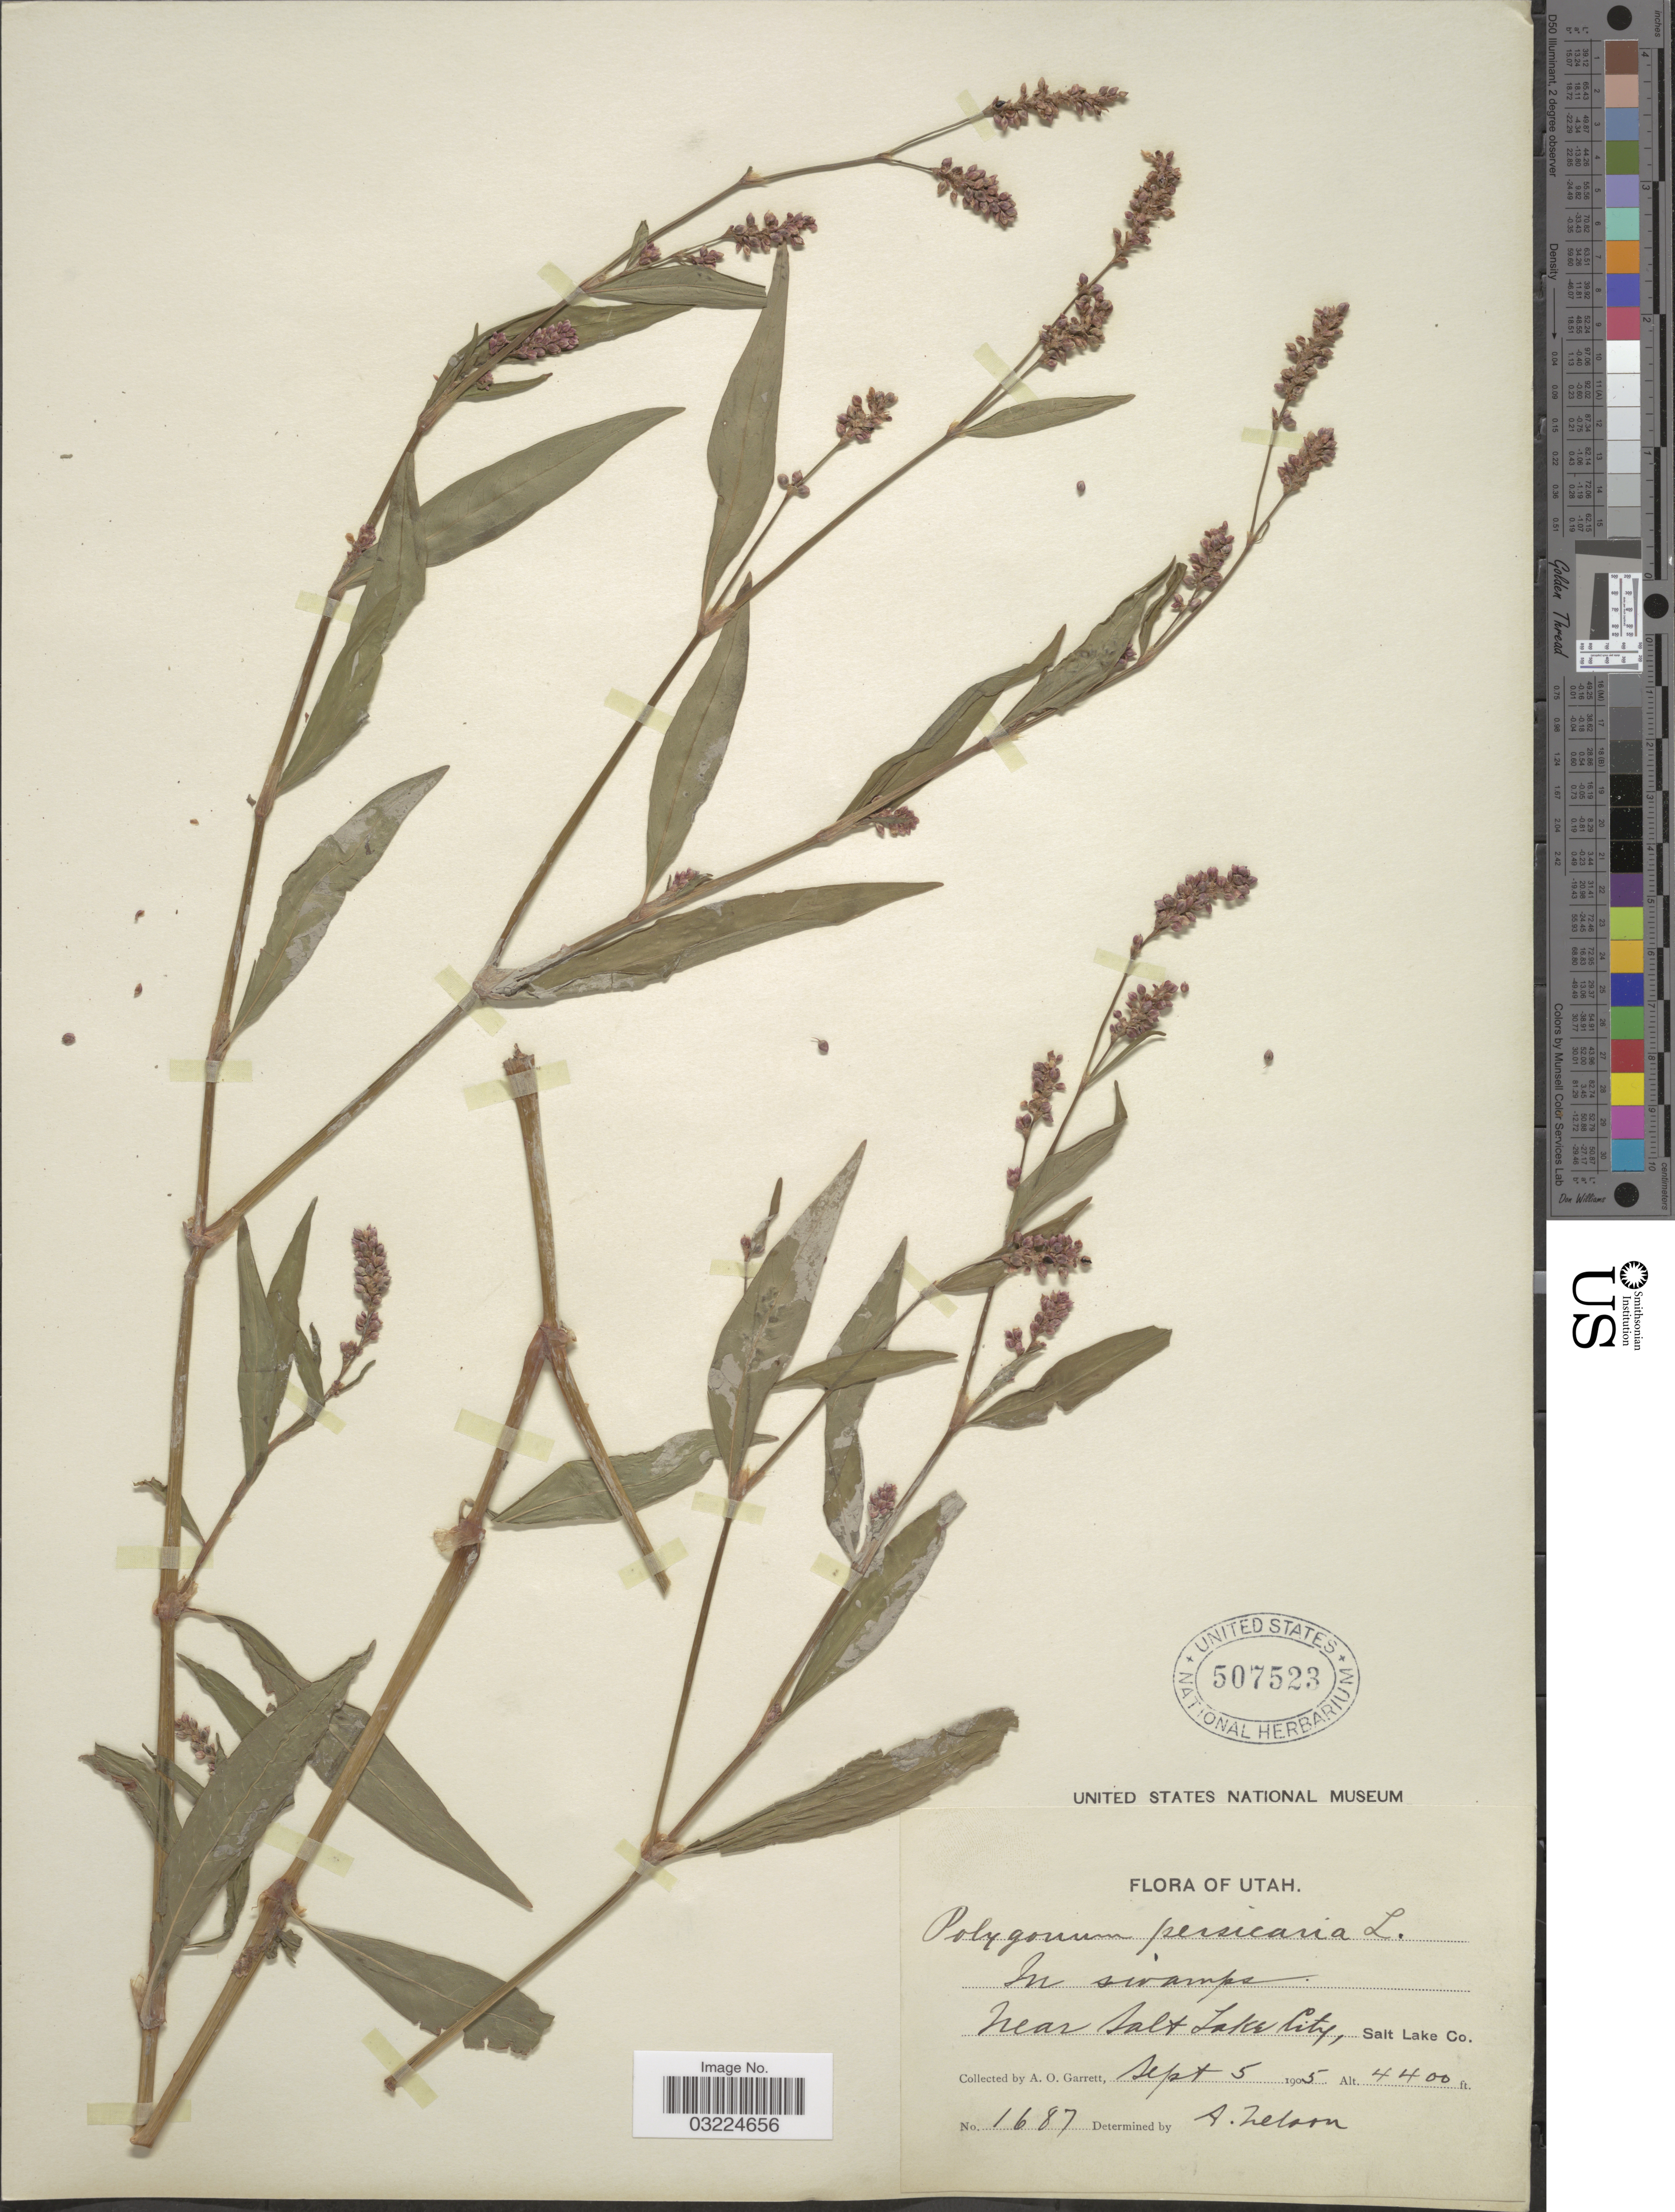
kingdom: Plantae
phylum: Tracheophyta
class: Magnoliopsida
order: Caryophyllales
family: Polygonaceae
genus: Persicaria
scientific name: Persicaria maculosa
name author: S.F. Gray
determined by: Atha, D. E.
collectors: A. O. Garrett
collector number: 1687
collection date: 1905-09-05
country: United States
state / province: Utah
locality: Near Salt Lake City, Salt Lake Co.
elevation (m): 1341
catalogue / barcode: US 507523